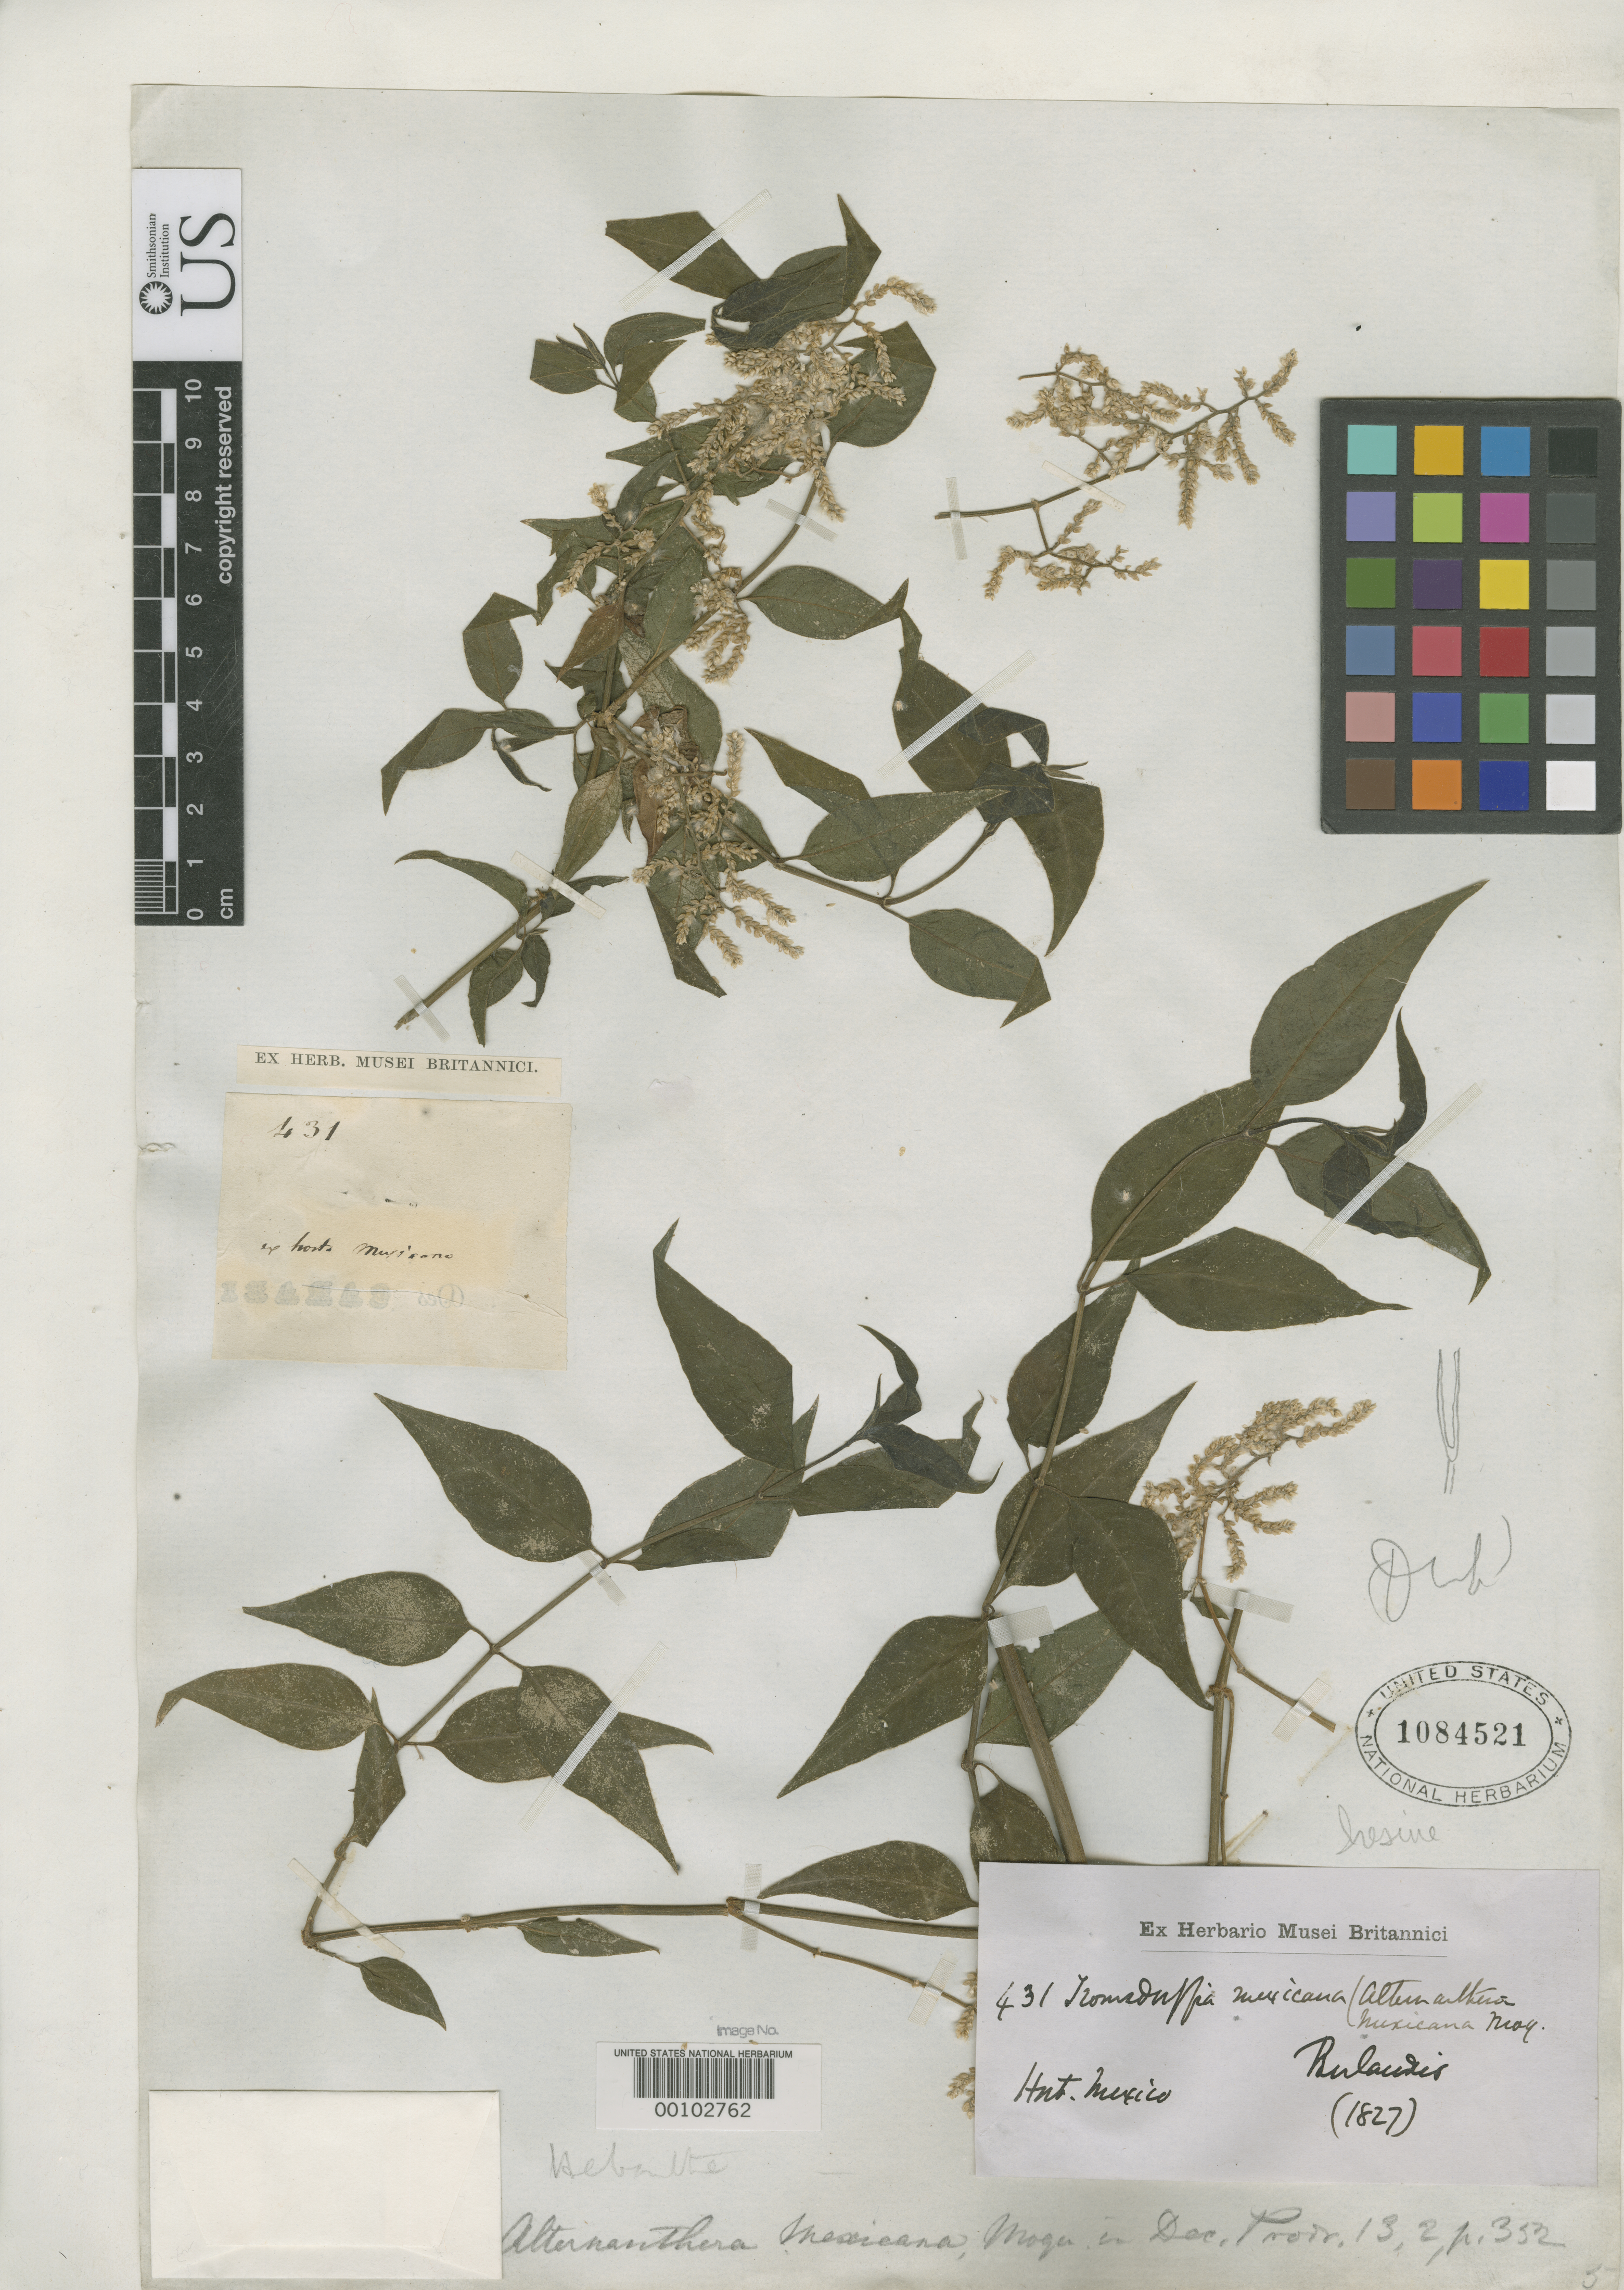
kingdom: Plantae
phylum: Tracheophyta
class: Magnoliopsida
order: Caryophyllales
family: Amaranthaceae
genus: Alternanthera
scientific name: Alternanthera mexicana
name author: Moq. in DC.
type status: Type Collection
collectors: J. L. Berlandier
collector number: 431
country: Mexico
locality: E of Monserrat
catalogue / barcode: US 1084521